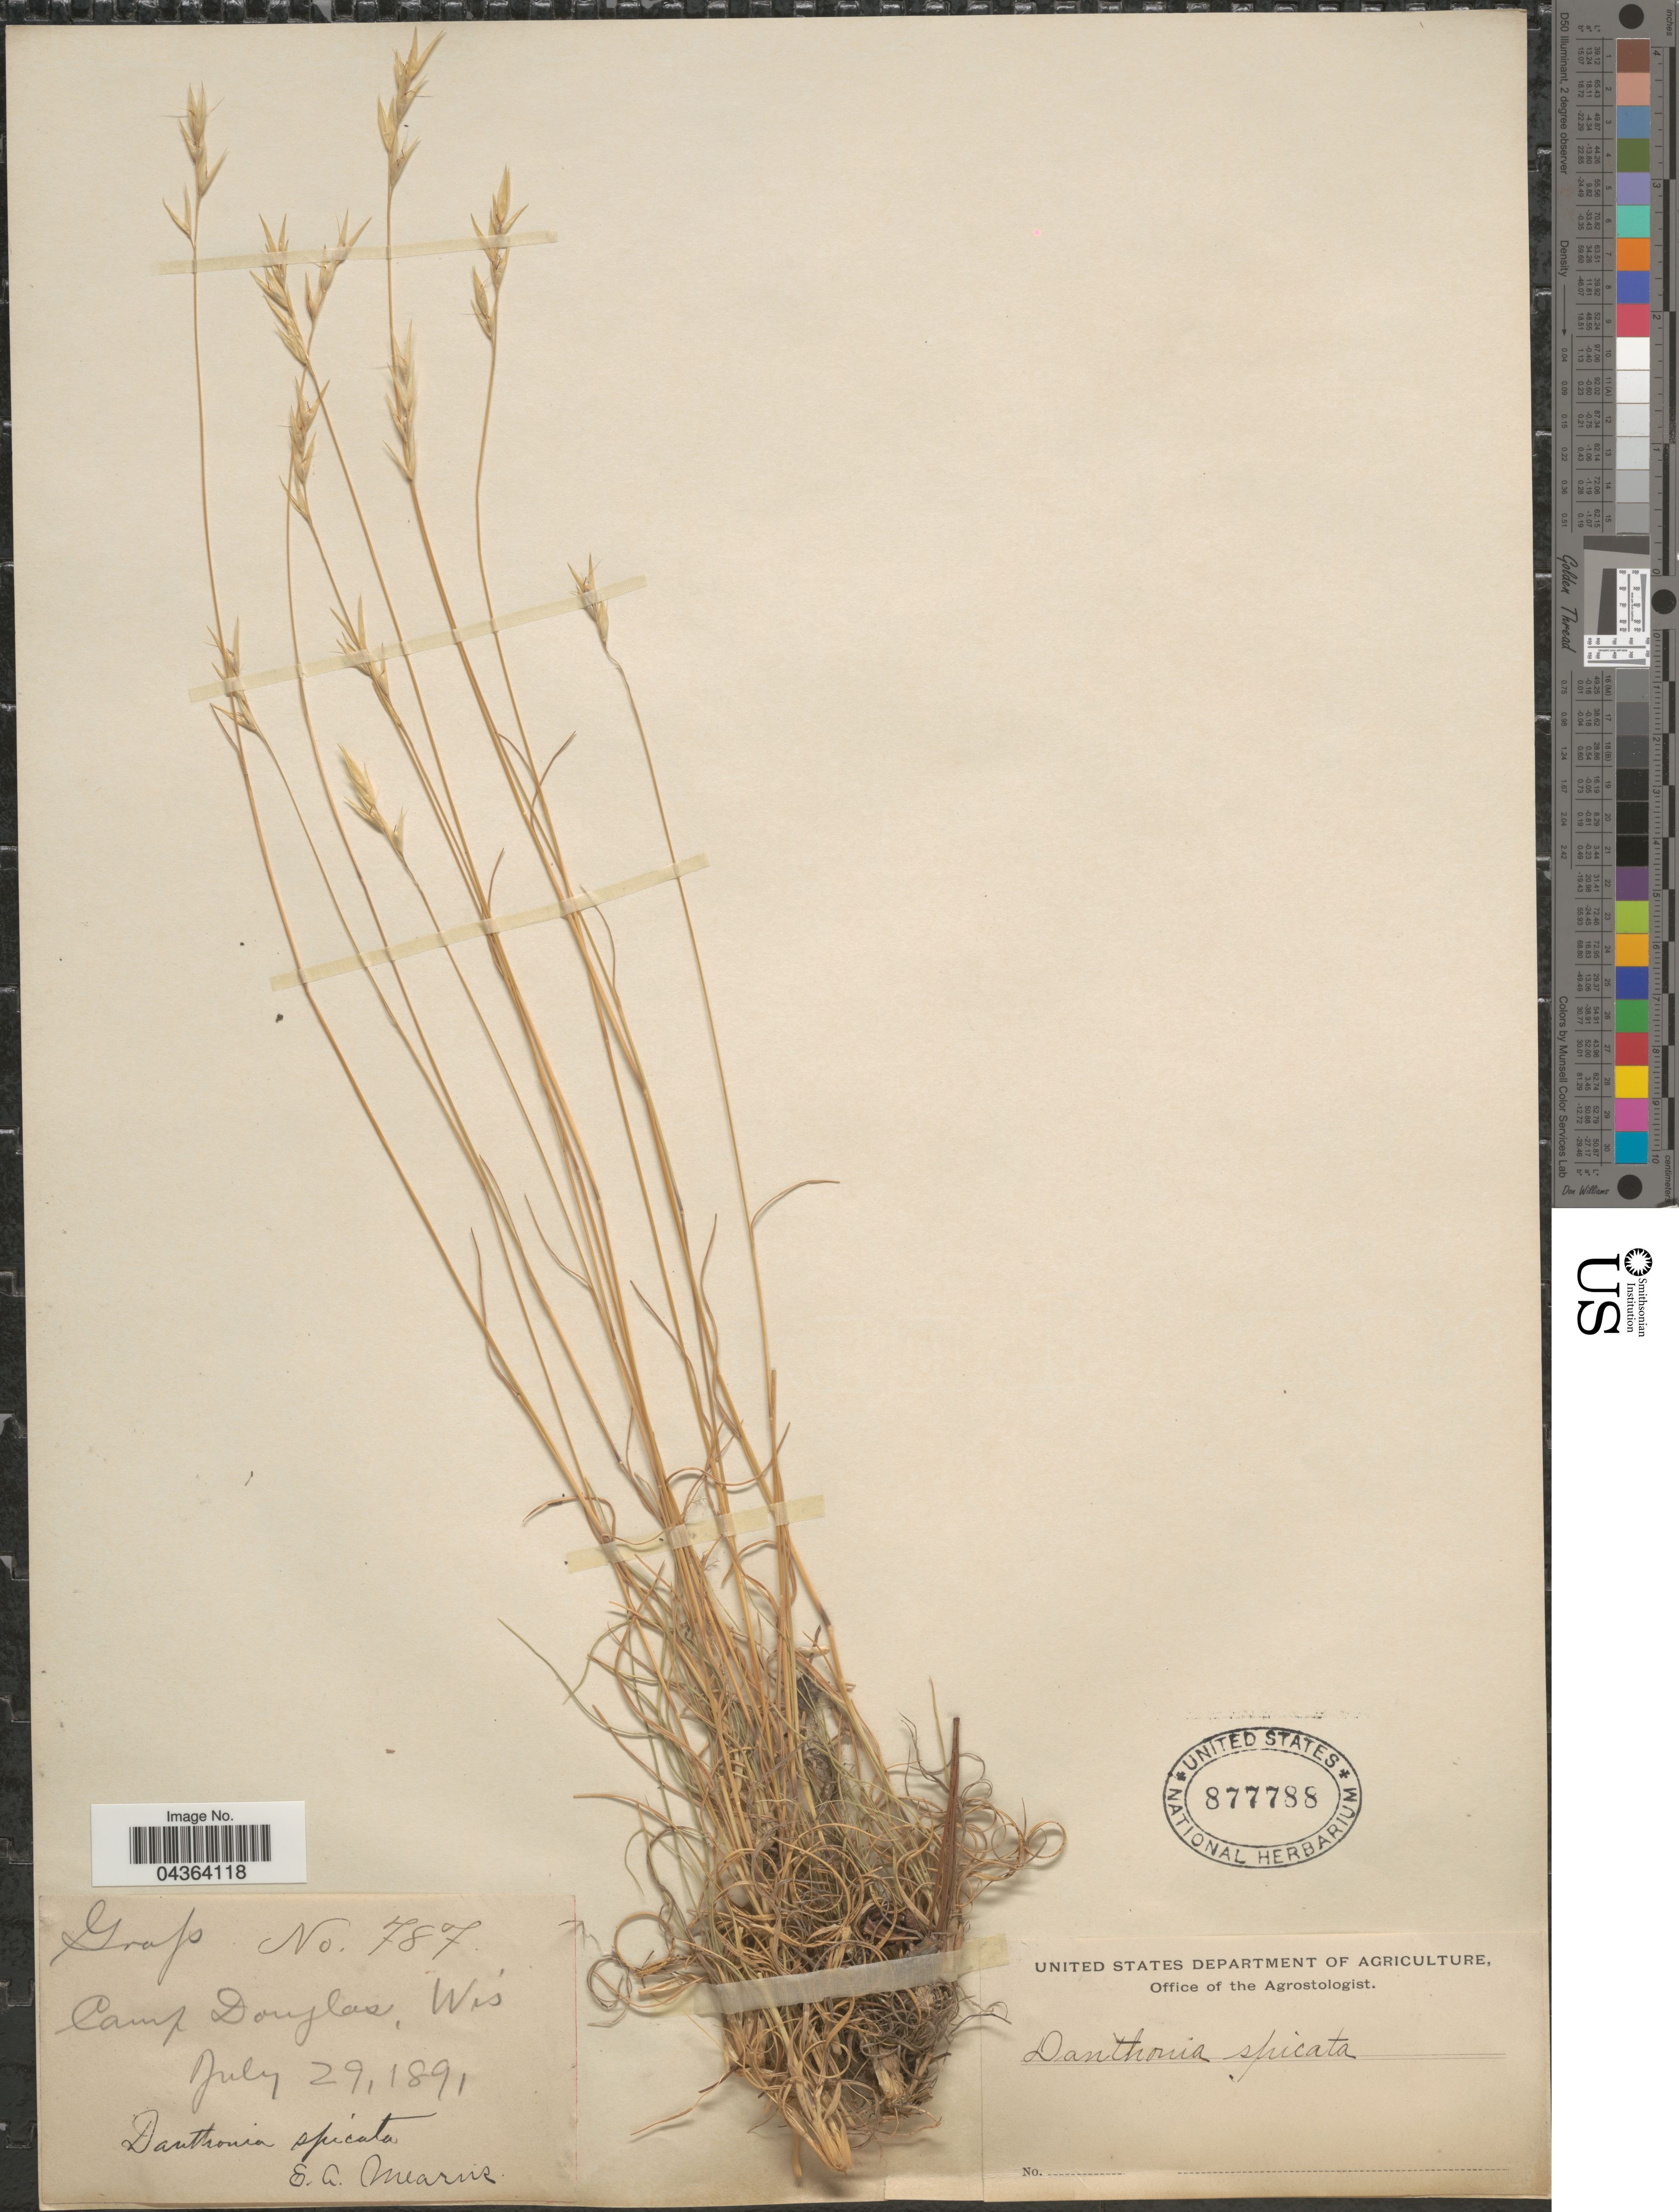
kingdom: Plantae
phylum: Tracheophyta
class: Liliopsida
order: Poales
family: Poaceae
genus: Danthonia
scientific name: Danthonia spicata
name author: (L.) P. Beauv. ex Roem. & Schult.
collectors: E. A. Mearns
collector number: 787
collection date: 1891-07-29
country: United States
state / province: Wisconsin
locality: Camp Douglas.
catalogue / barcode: US 877788